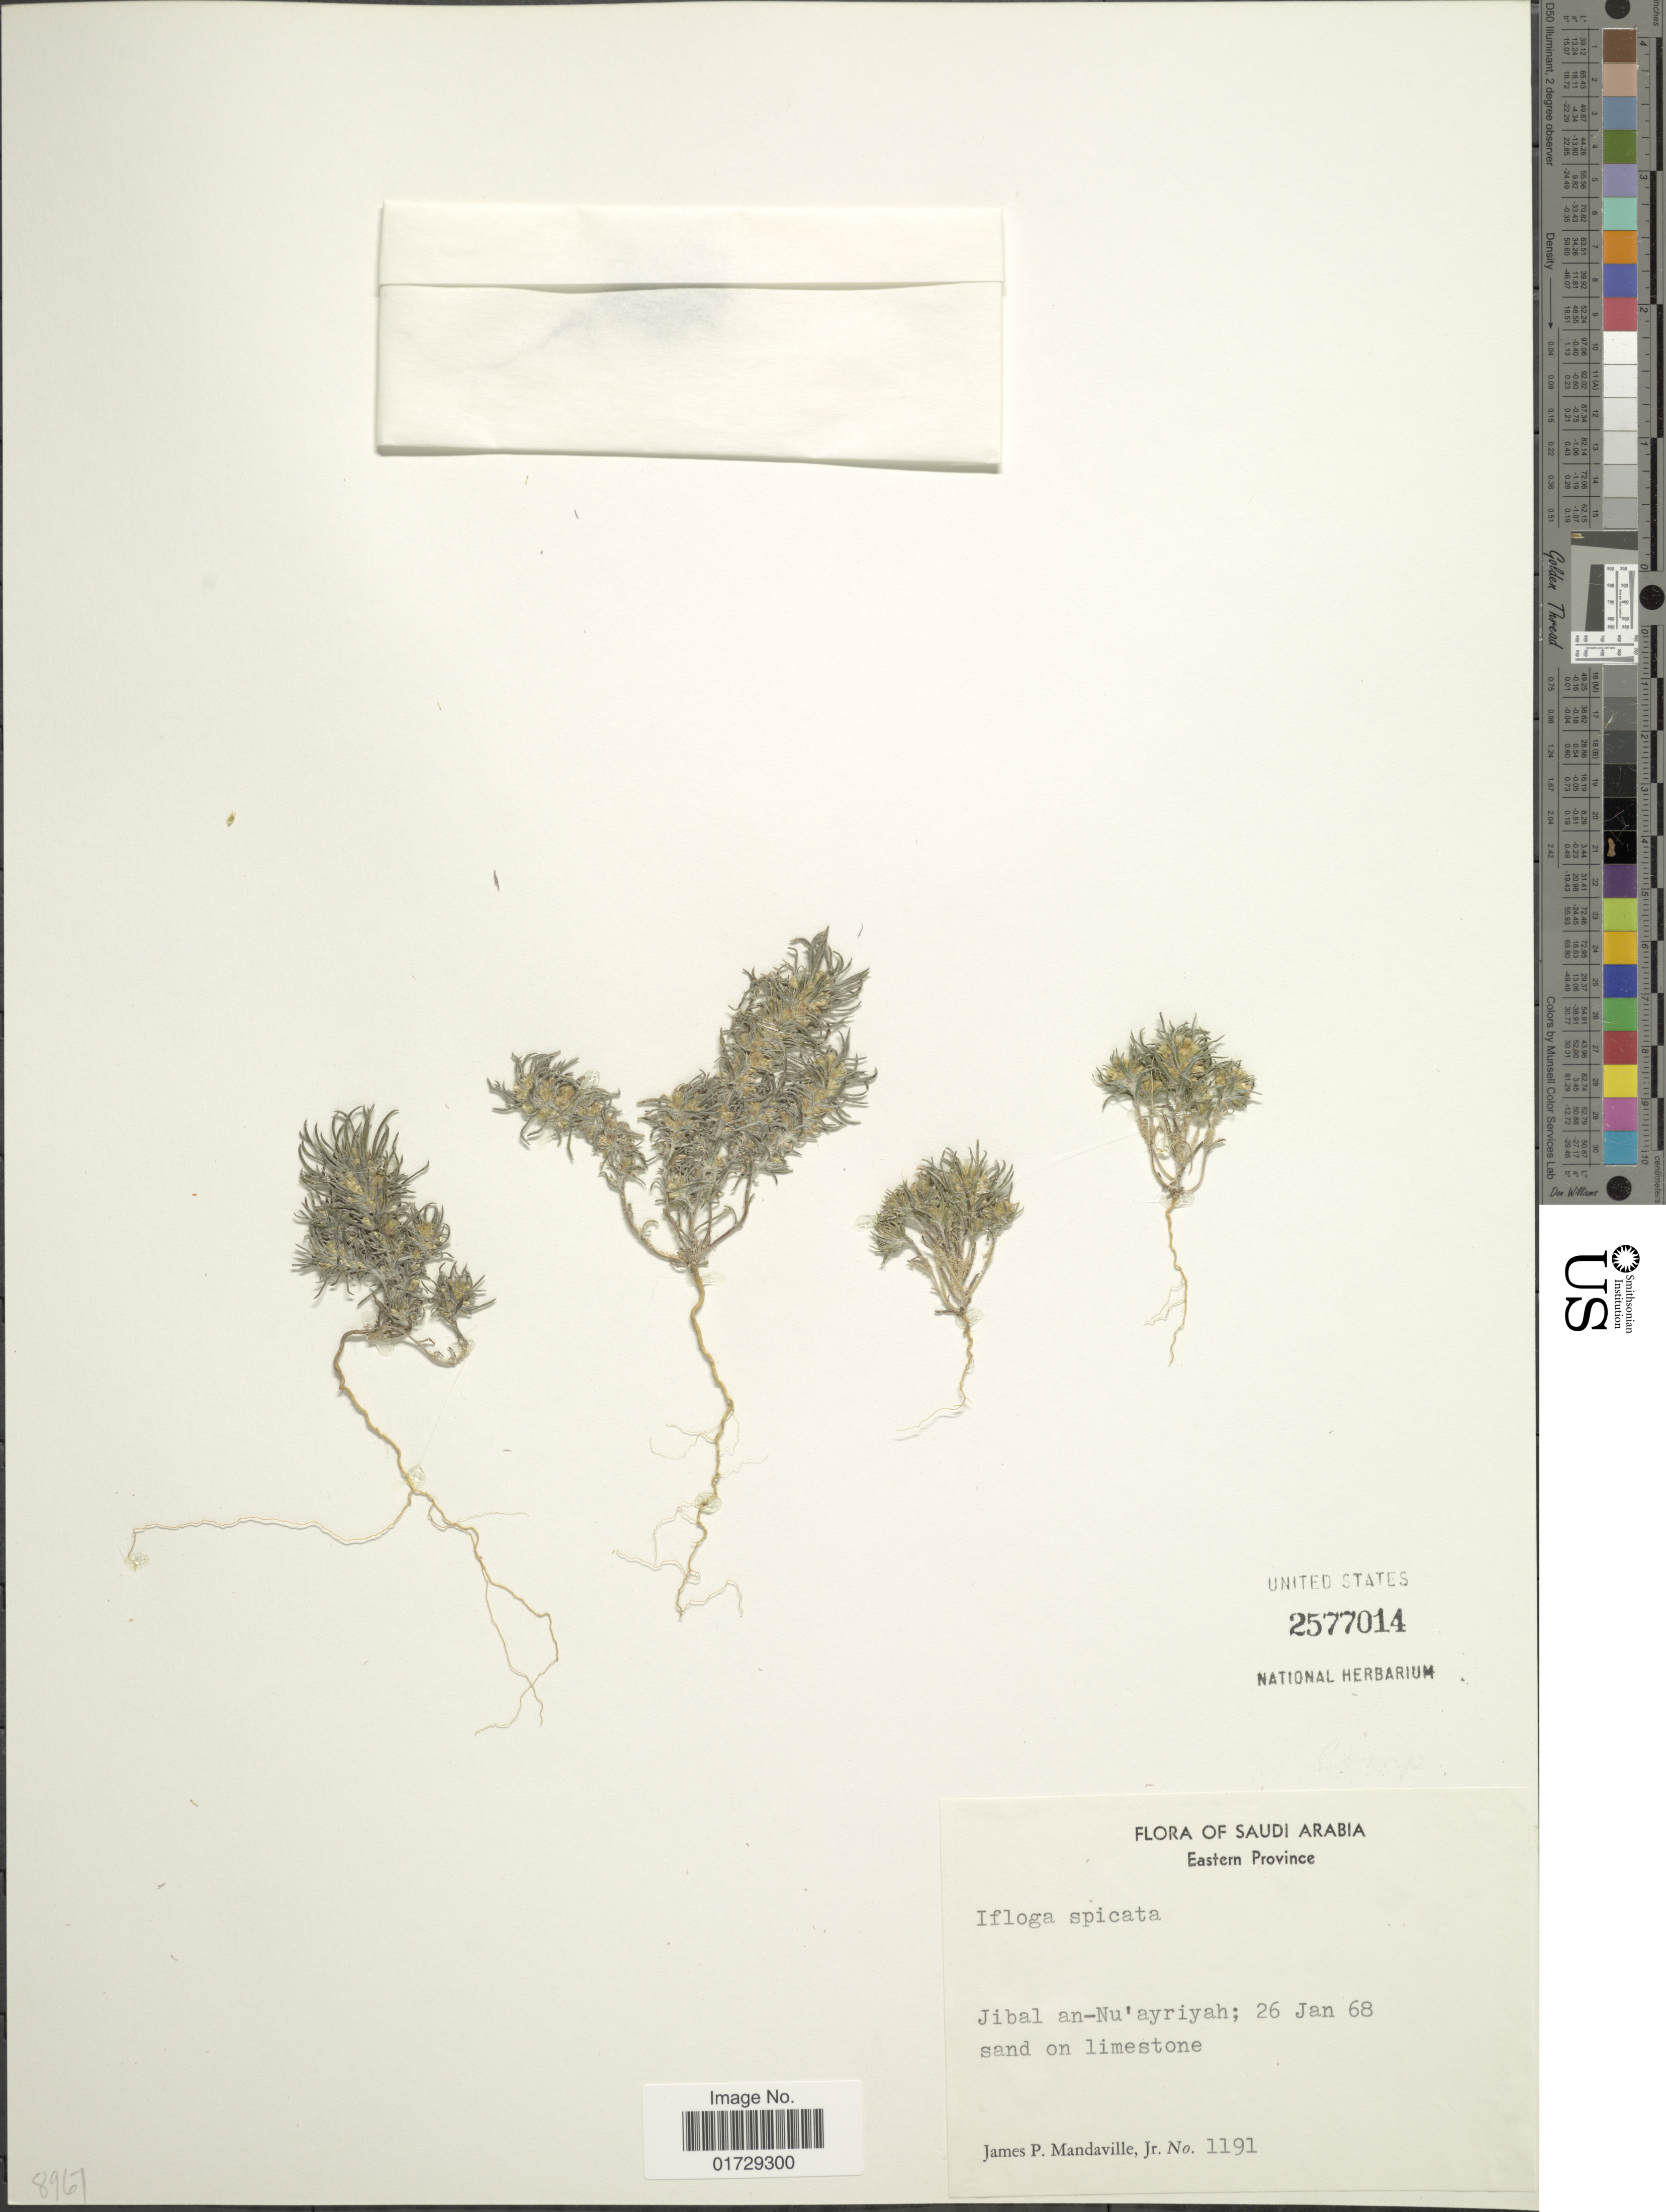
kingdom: Plantae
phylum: Tracheophyta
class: Magnoliopsida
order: Asterales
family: Asteraceae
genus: Ifloga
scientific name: Ifloga spicata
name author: (Forssk.) Sch. Bip.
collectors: J. Mandaville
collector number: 1191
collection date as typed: Transcribed d/m/y: 26/1/68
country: Saudi Arabia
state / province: Ash Sharqiyah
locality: Eastern Province, Jibal an-Nu ' ayriyah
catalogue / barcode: US 2577014